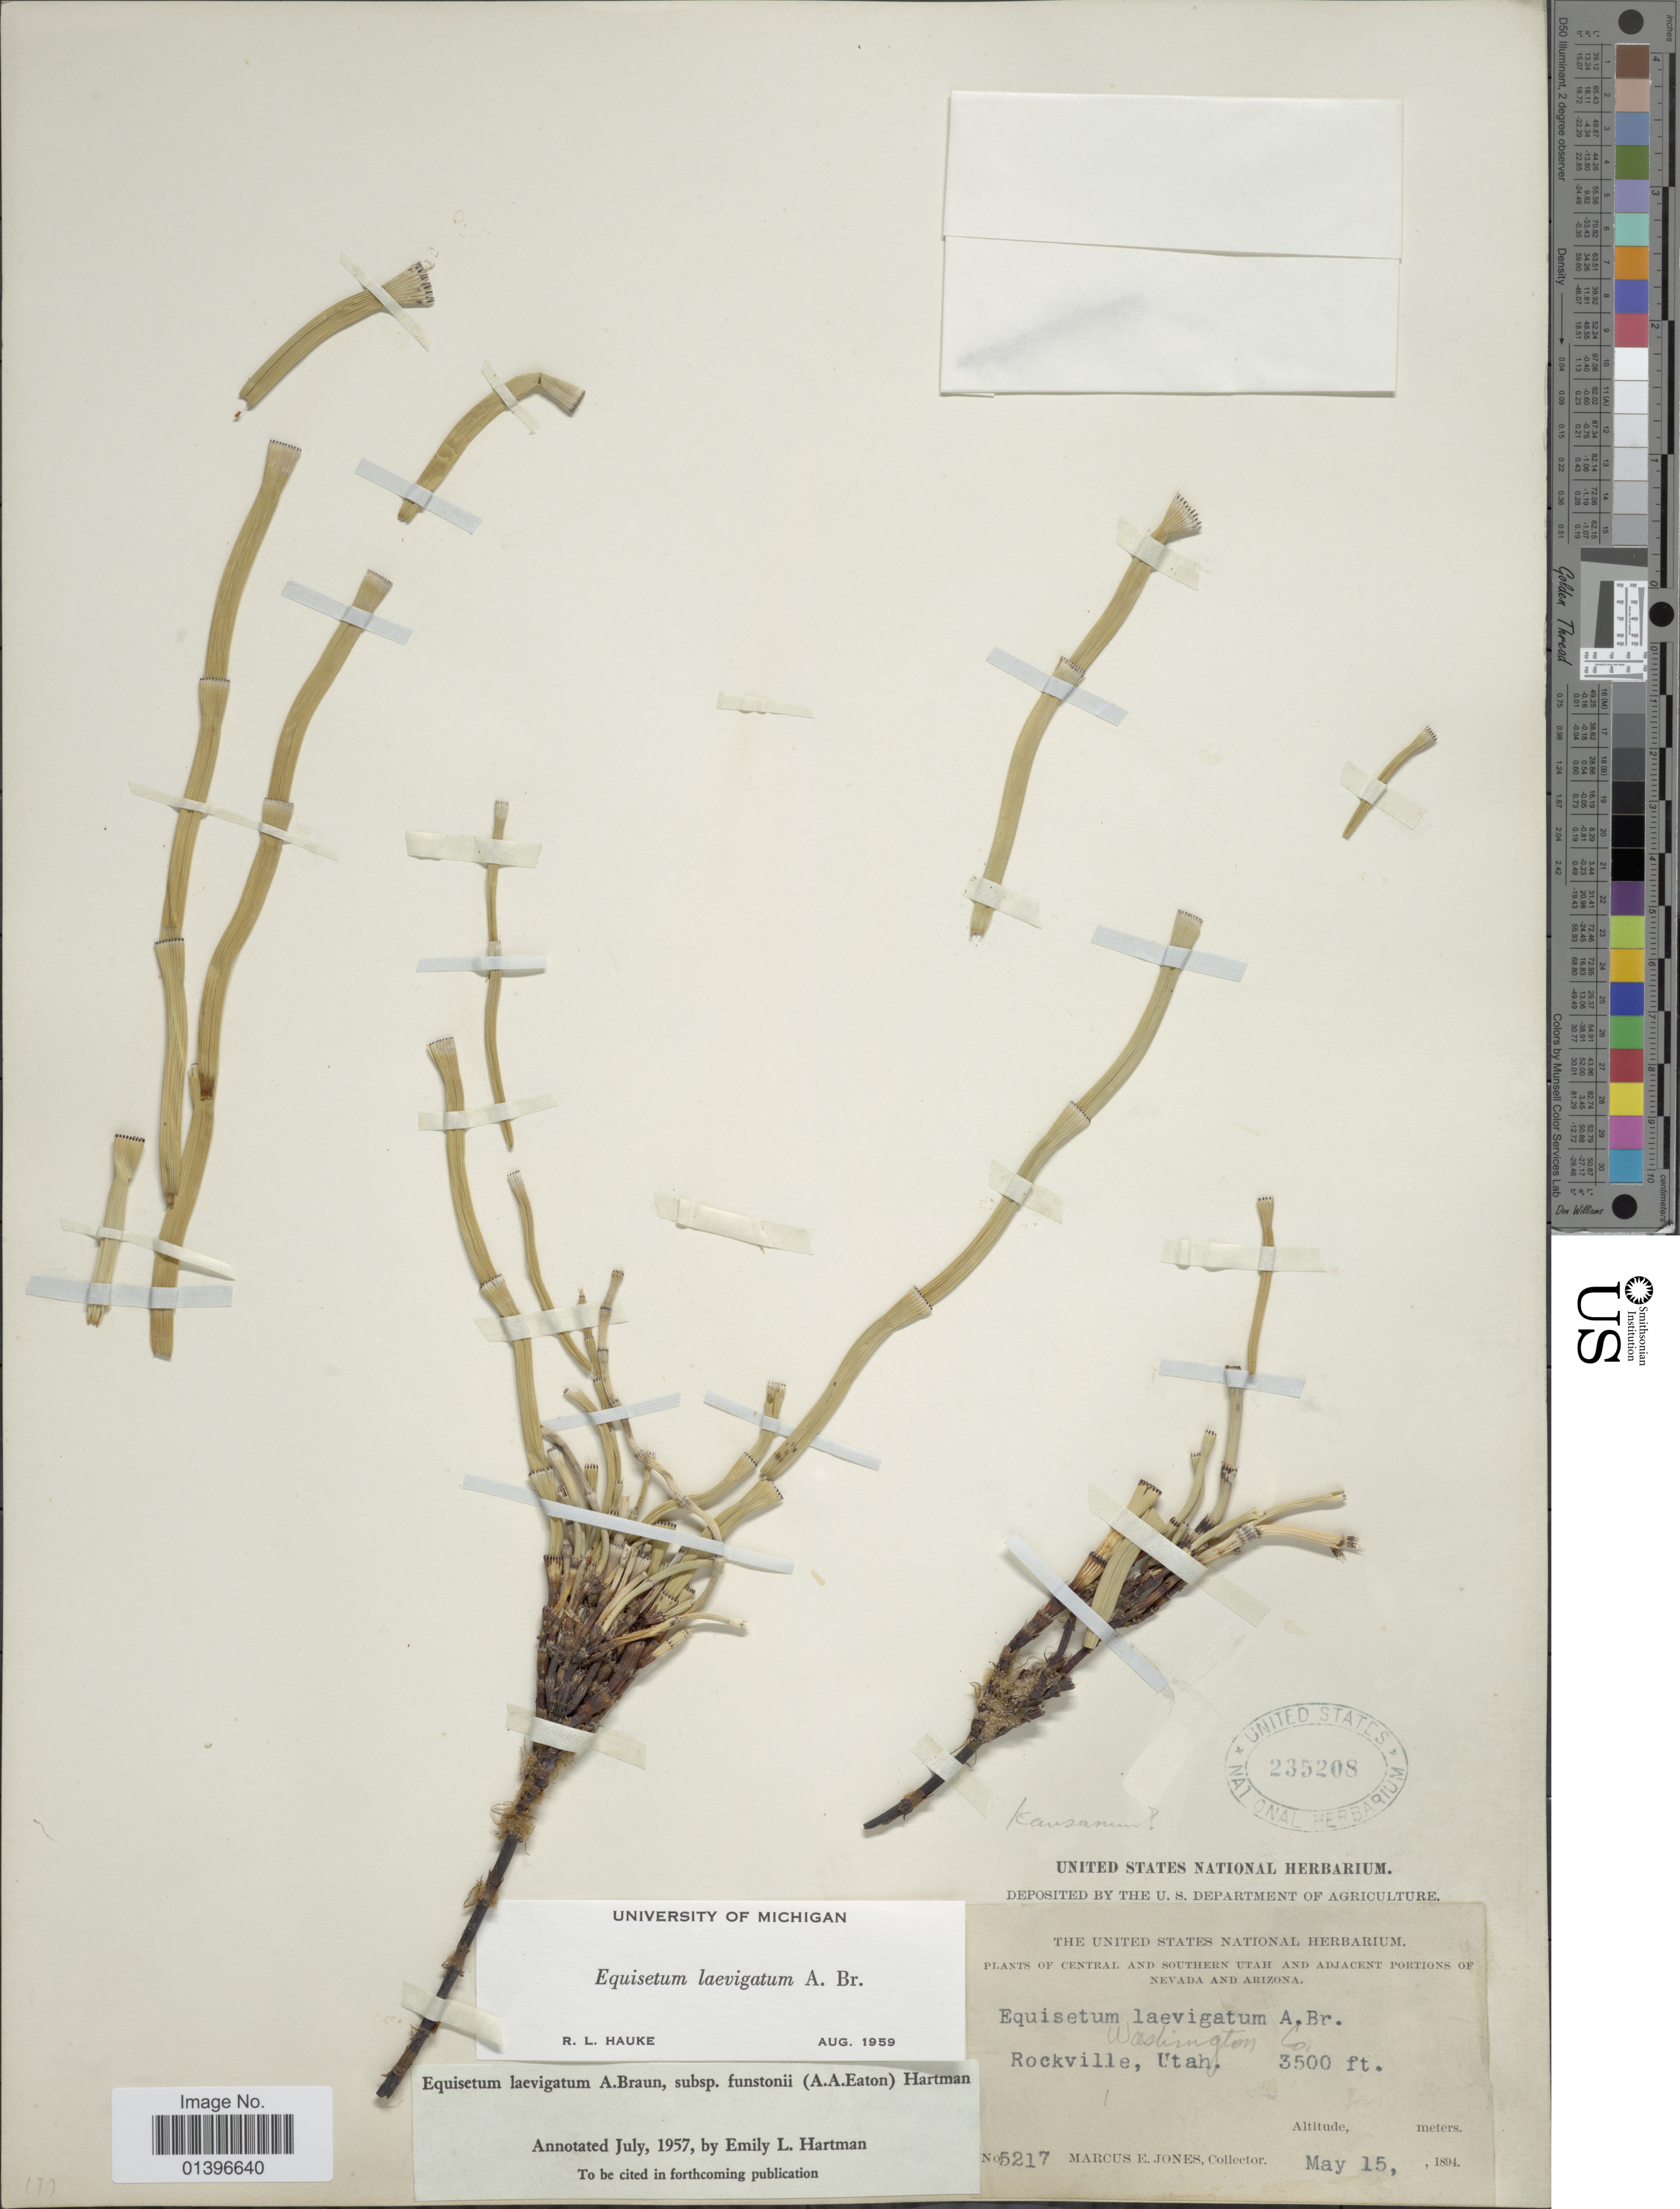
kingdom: Plantae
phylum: Tracheophyta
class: Polypodiopsida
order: Equisetales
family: Equisetaceae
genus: Equisetum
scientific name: Equisetum laevigatum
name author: A. Braun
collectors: M. E. Jones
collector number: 5217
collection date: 1894-05-15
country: United States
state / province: Utah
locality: Central and Southern Utah and adjacent portions of Nevada and Arizona. Rockville, Washington Co.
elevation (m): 1067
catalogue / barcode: US 235208